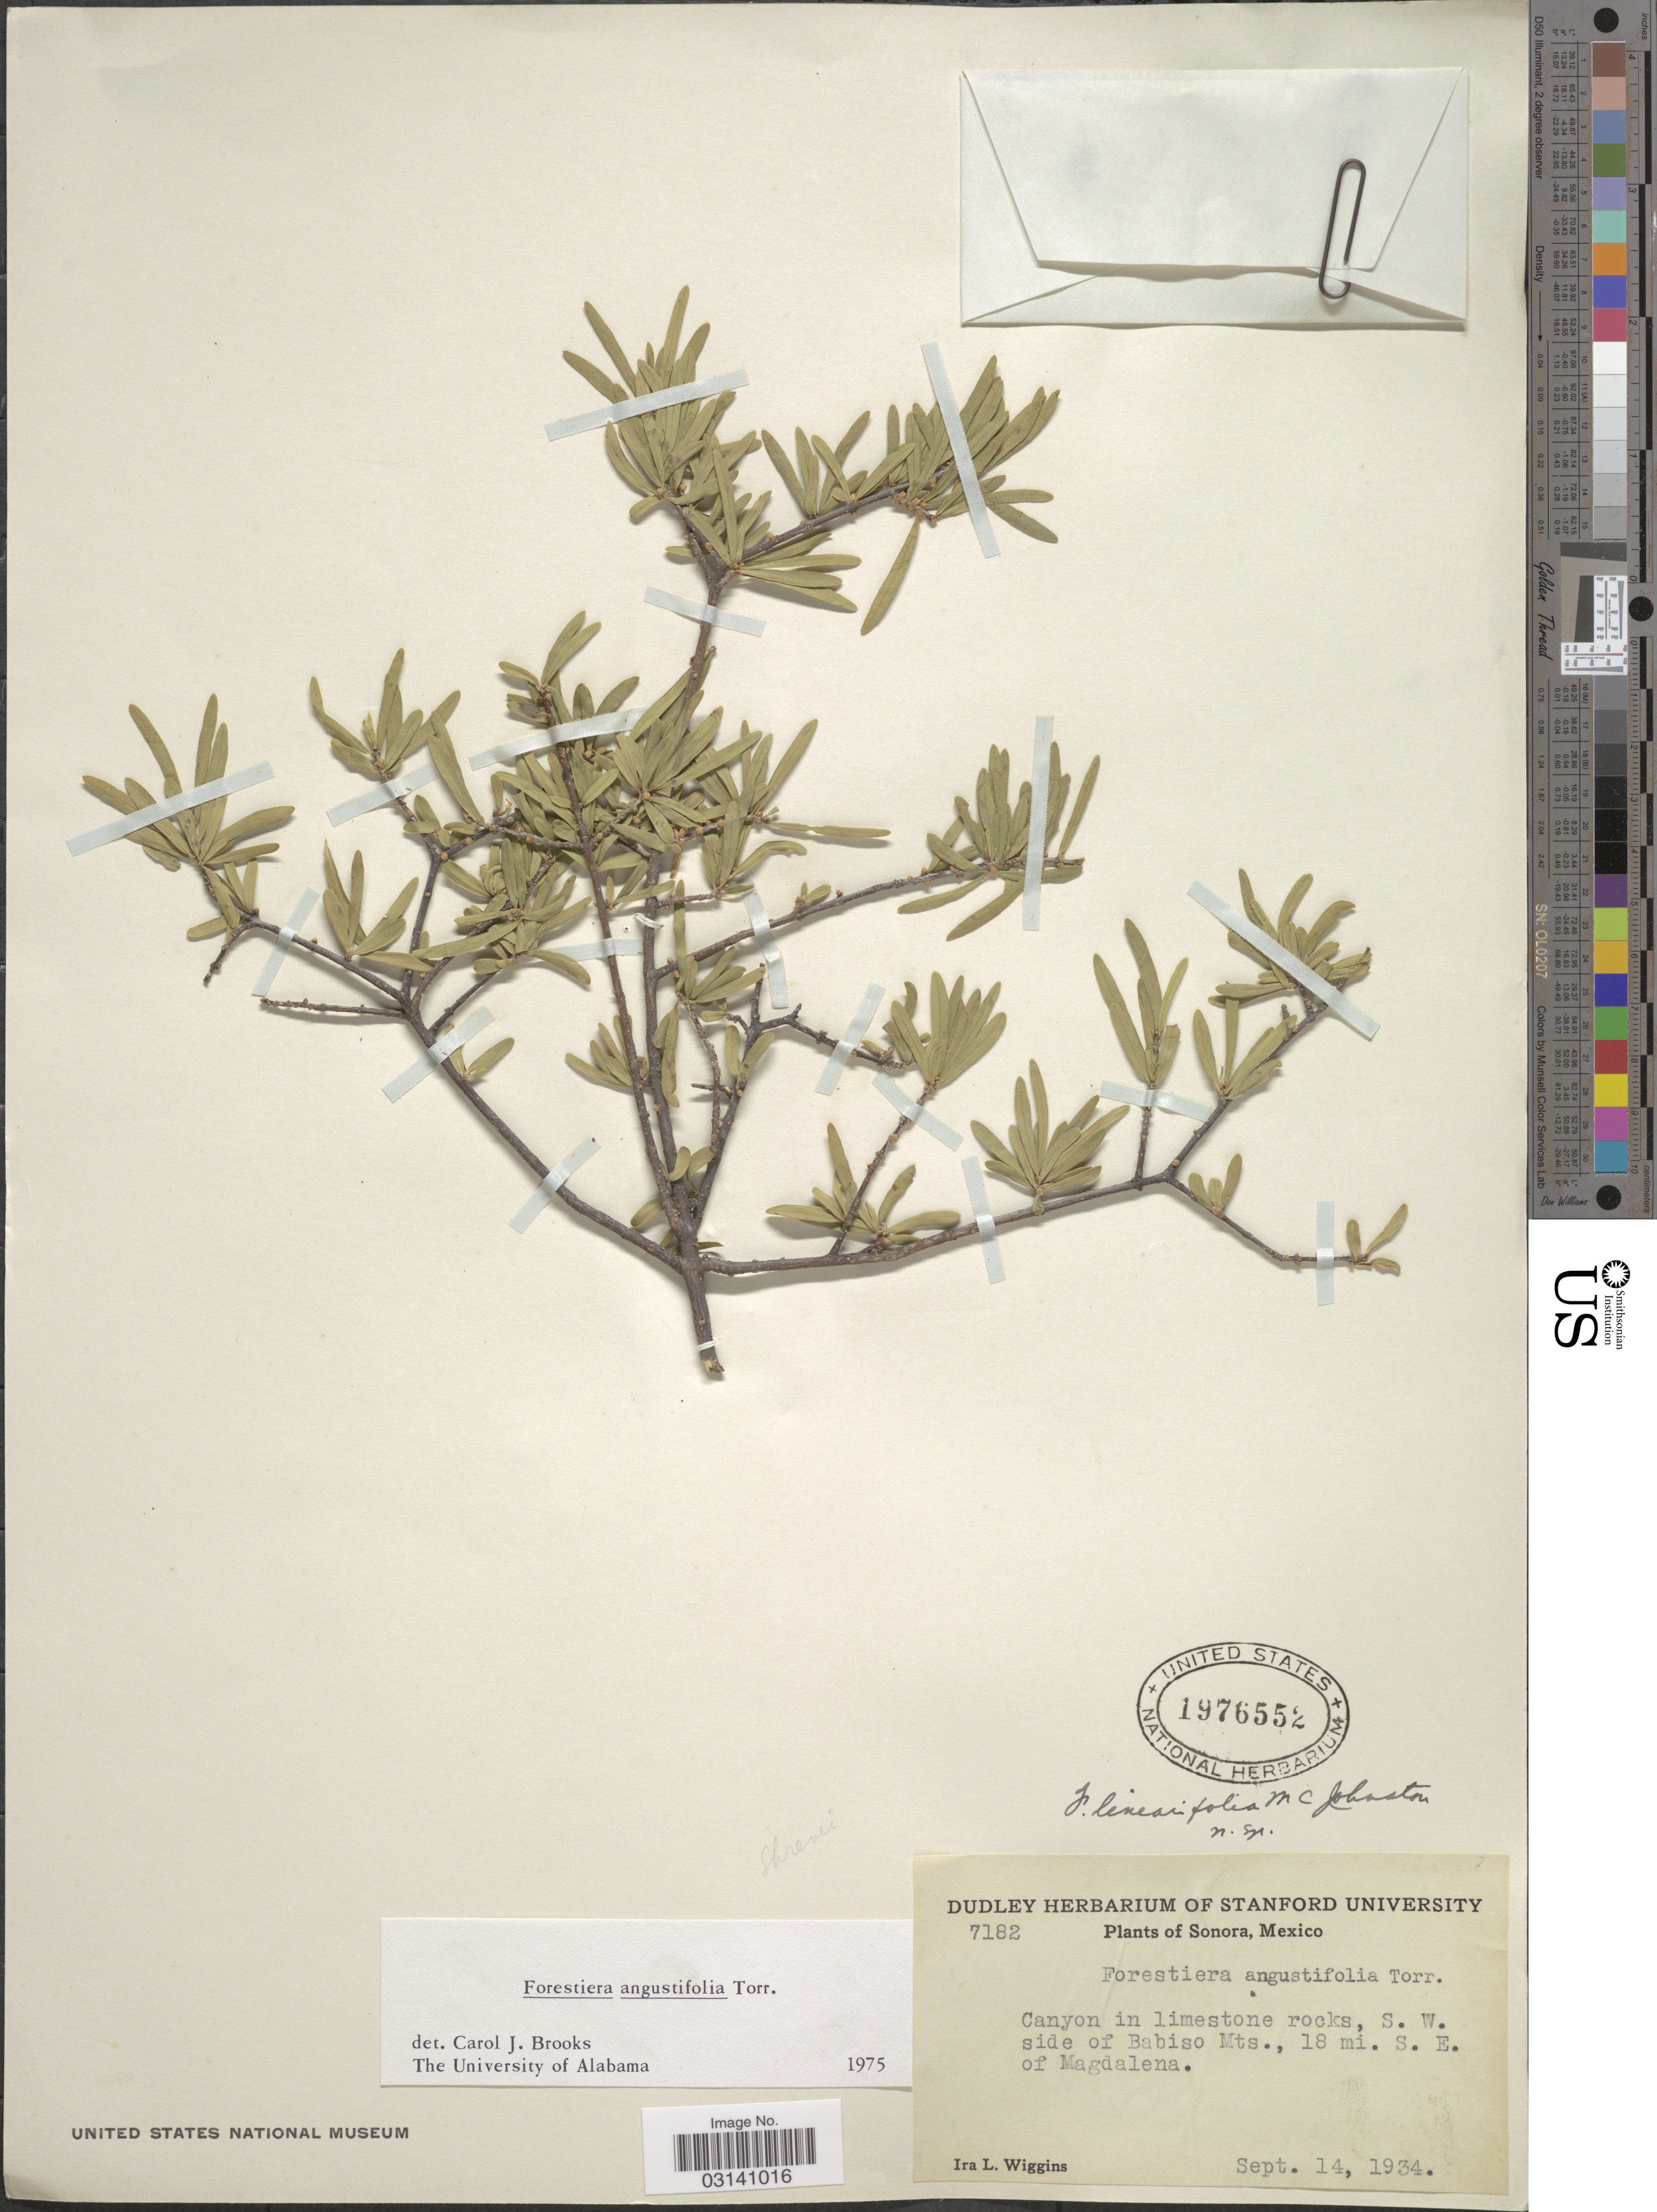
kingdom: Plantae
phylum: Tracheophyta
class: Magnoliopsida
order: Lamiales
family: Oleaceae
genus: Forestiera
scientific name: Forestiera angustifolia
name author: Torr.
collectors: I. L. Wiggins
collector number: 7182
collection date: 1934-09-14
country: Mexico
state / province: Sonora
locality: Canyon in limestone rocks, S. W. side of Babiso Mts., 18 mi. S. E. of Magdalena.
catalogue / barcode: US 1976552